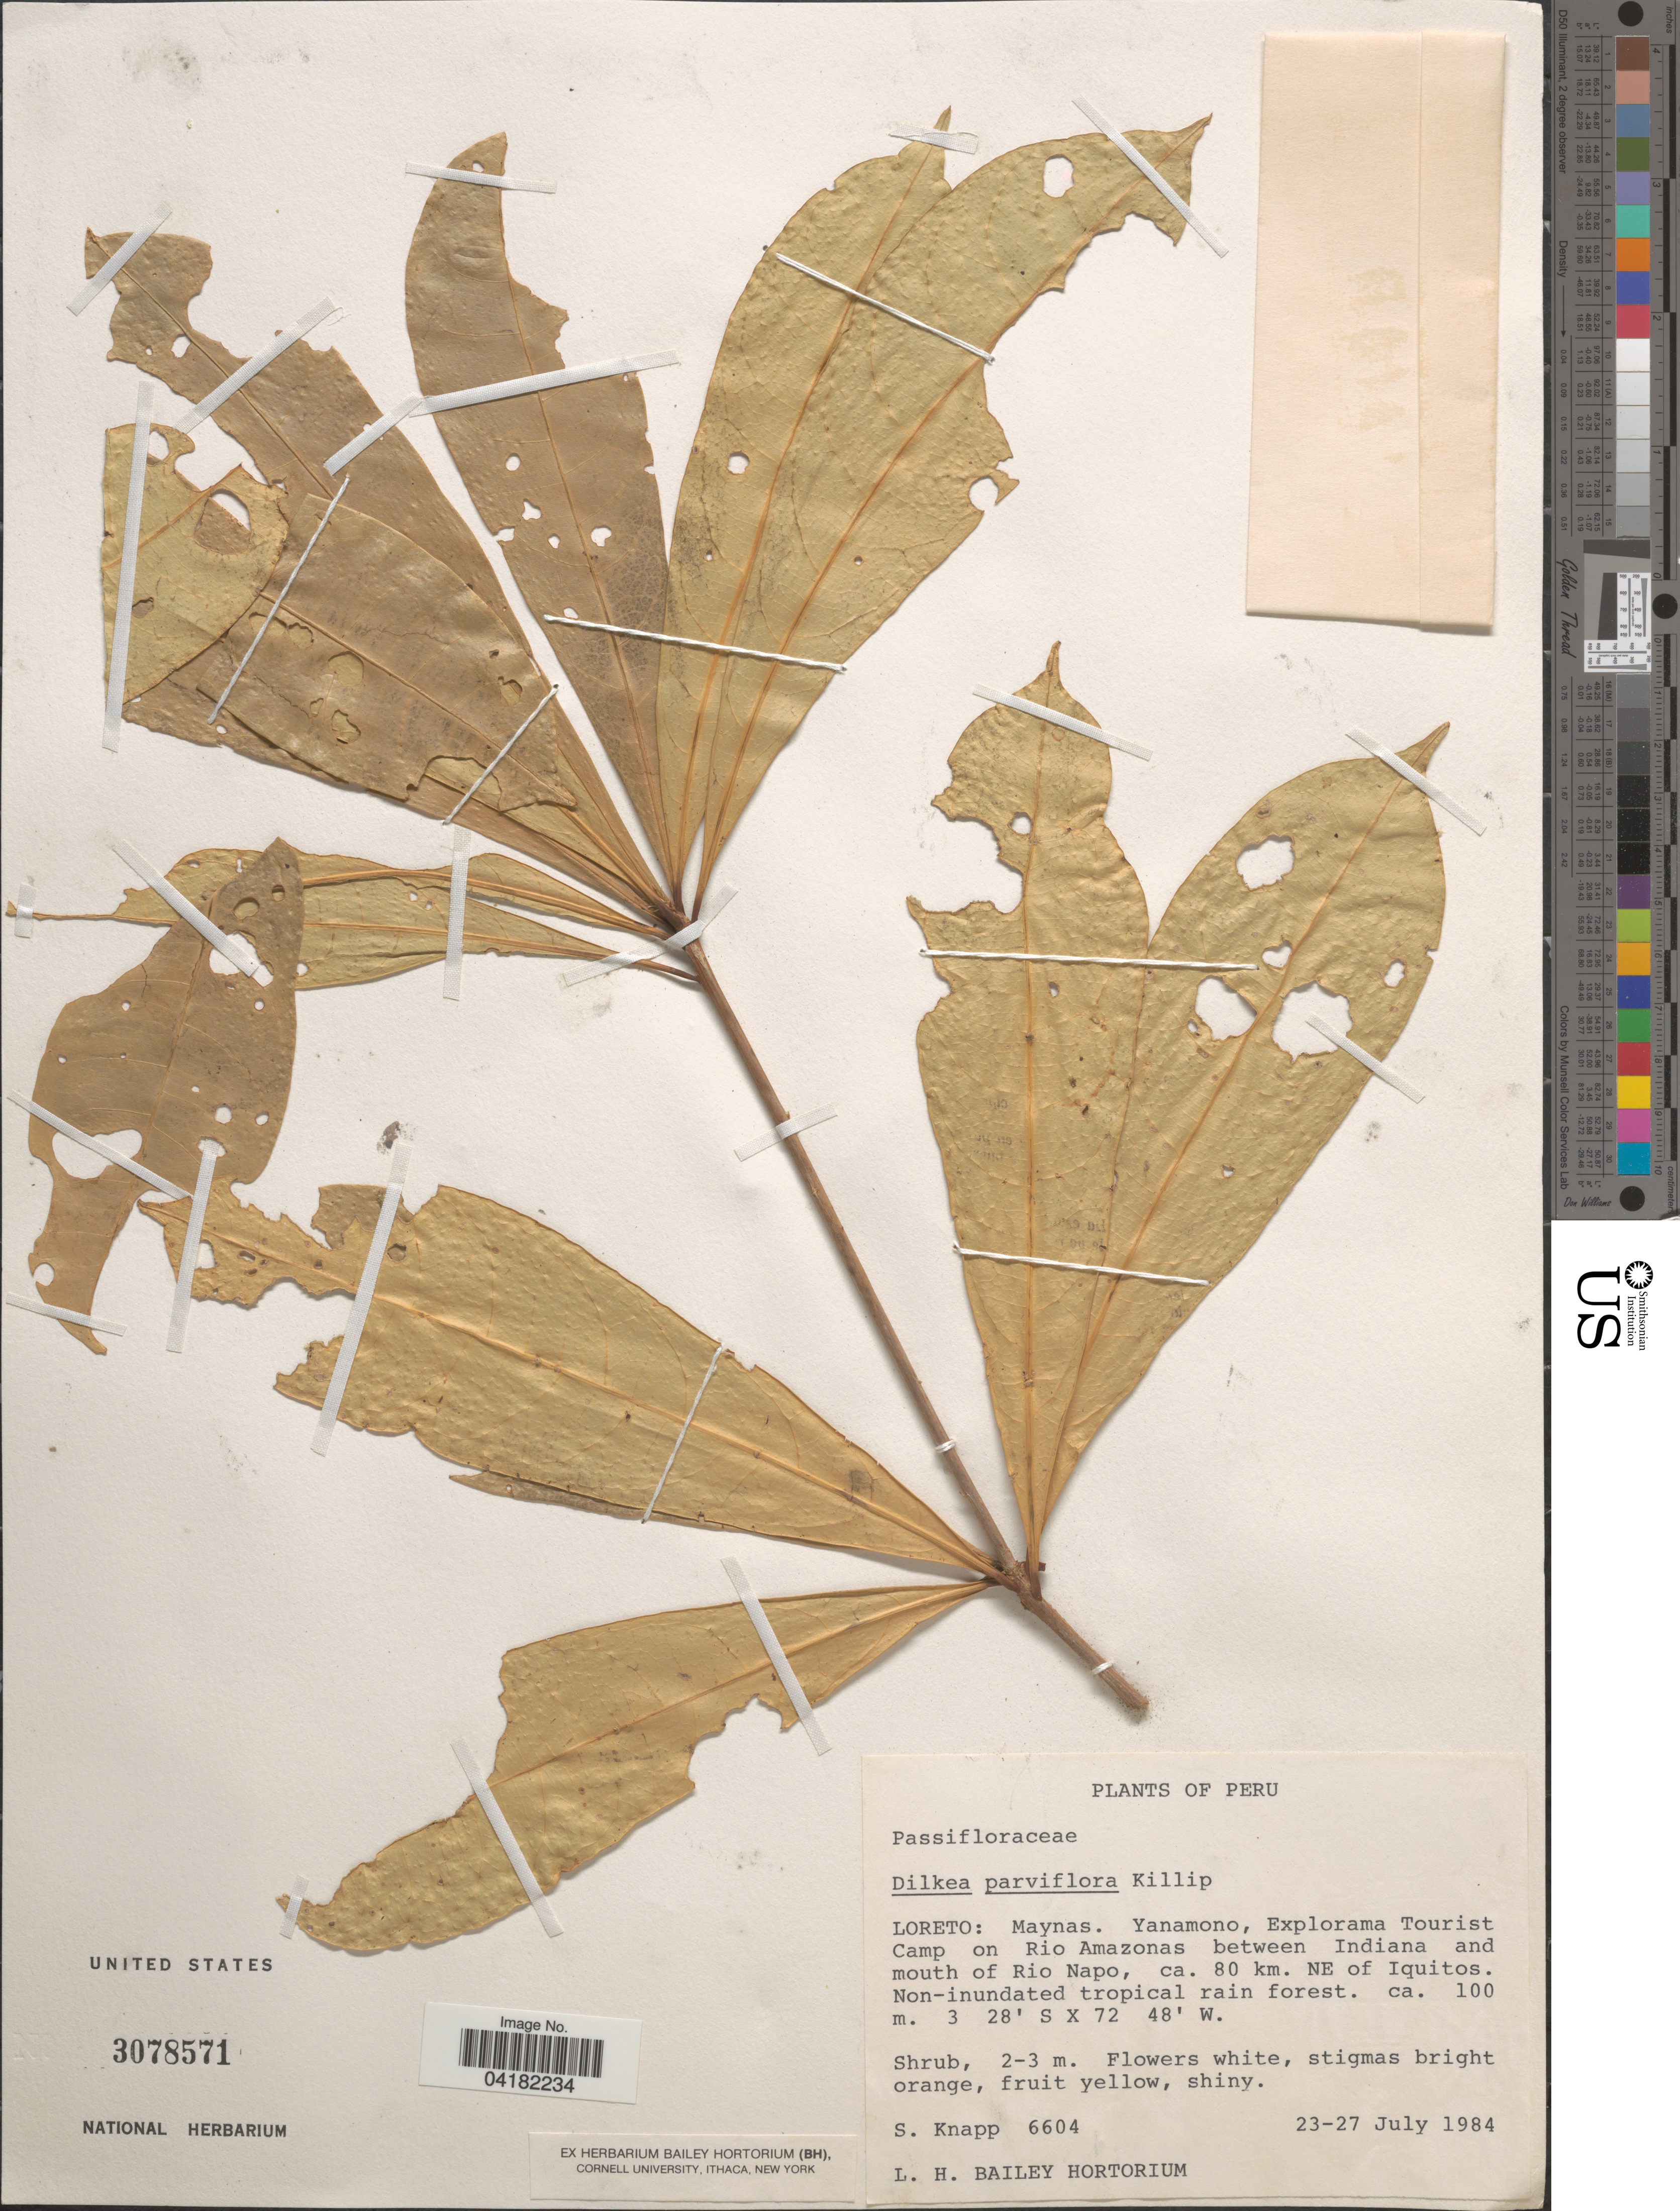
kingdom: Plantae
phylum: Tracheophyta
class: Magnoliopsida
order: Malpighiales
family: Passifloraceae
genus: Dilkea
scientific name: Dilkea parviflora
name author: Killip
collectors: S. Knapp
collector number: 6604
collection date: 1984-07-23/1984-07-27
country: Peru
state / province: Loreto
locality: Maynas. Yanamono, Explorama Tourist Camp on Rio Amazonas between Indiana and mouth of Rio Napo, ca. 80 km. NE of Iquitos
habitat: Non-inundated tropical rain forest.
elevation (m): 100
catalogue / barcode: US 3078571